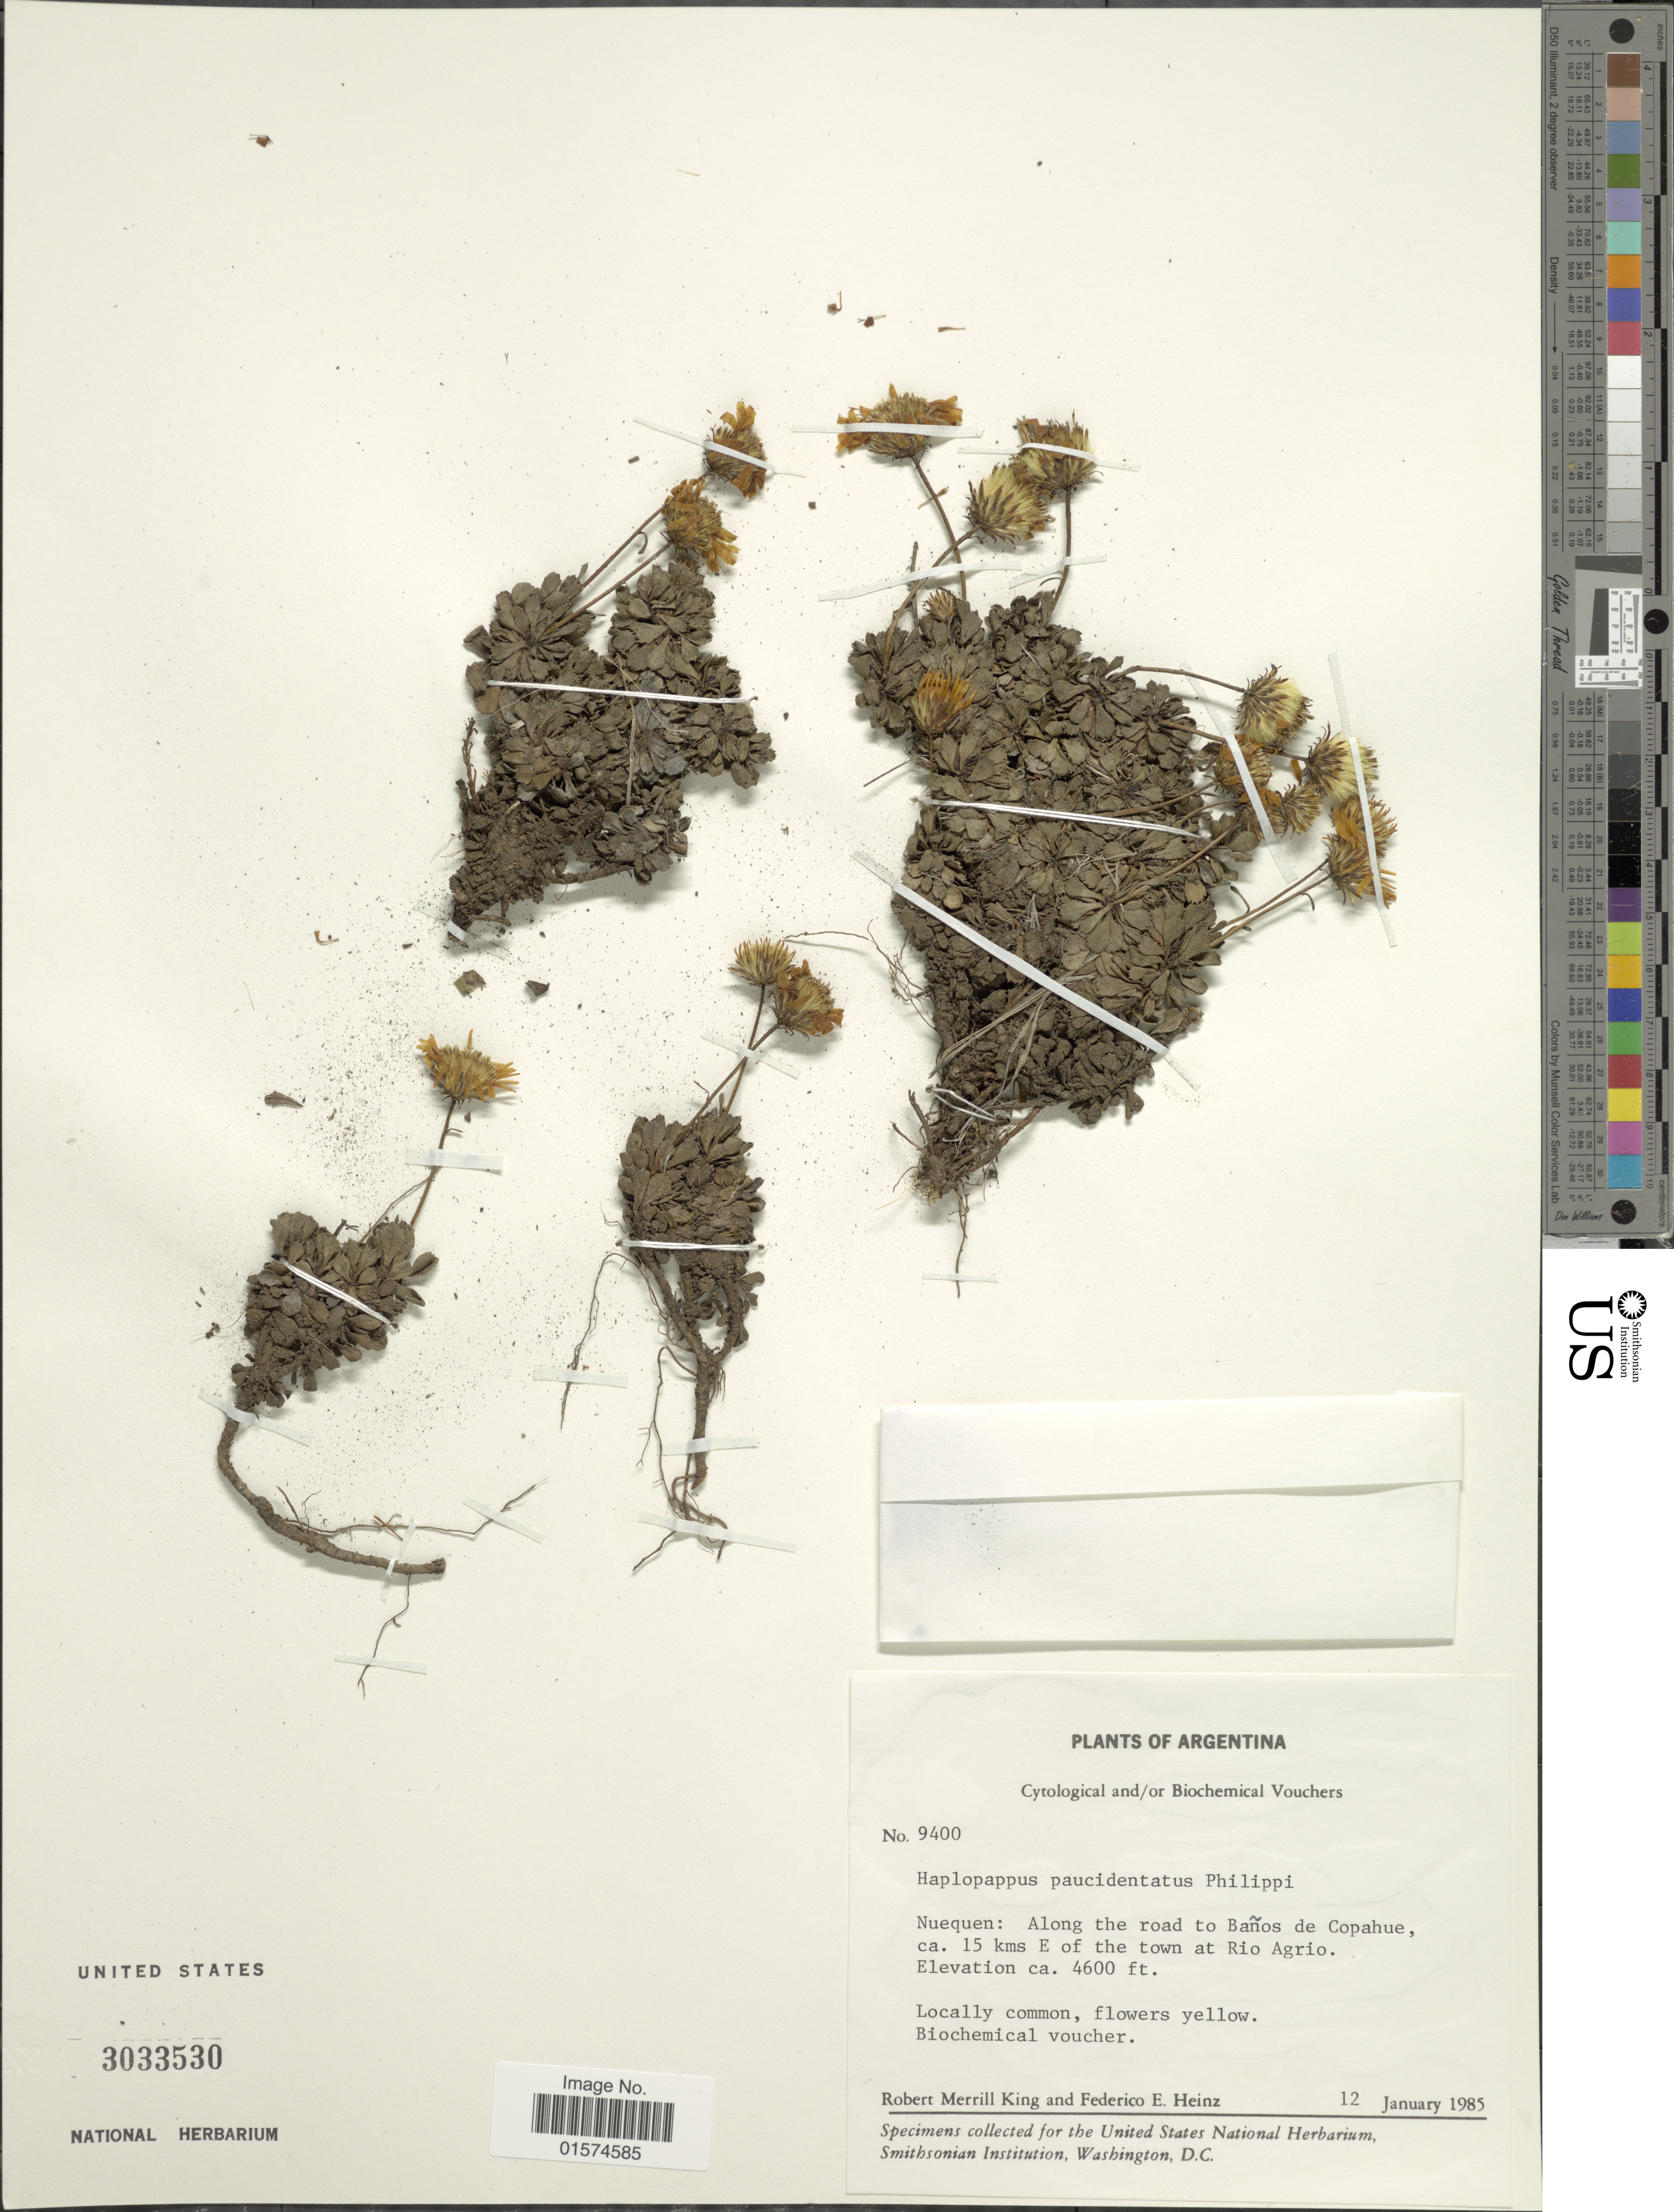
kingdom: Plantae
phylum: Tracheophyta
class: Magnoliopsida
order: Asterales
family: Asteraceae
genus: Haplopappus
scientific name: Haplopappus paucidentatus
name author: Phil.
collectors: R. M. King & F. Heinz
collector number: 9400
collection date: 1985-01-12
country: Argentina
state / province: Neuquen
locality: Along the road to Baños de Copahue, ca. 15 kms E of the town at Rio Agrio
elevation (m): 1402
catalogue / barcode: US 3033530